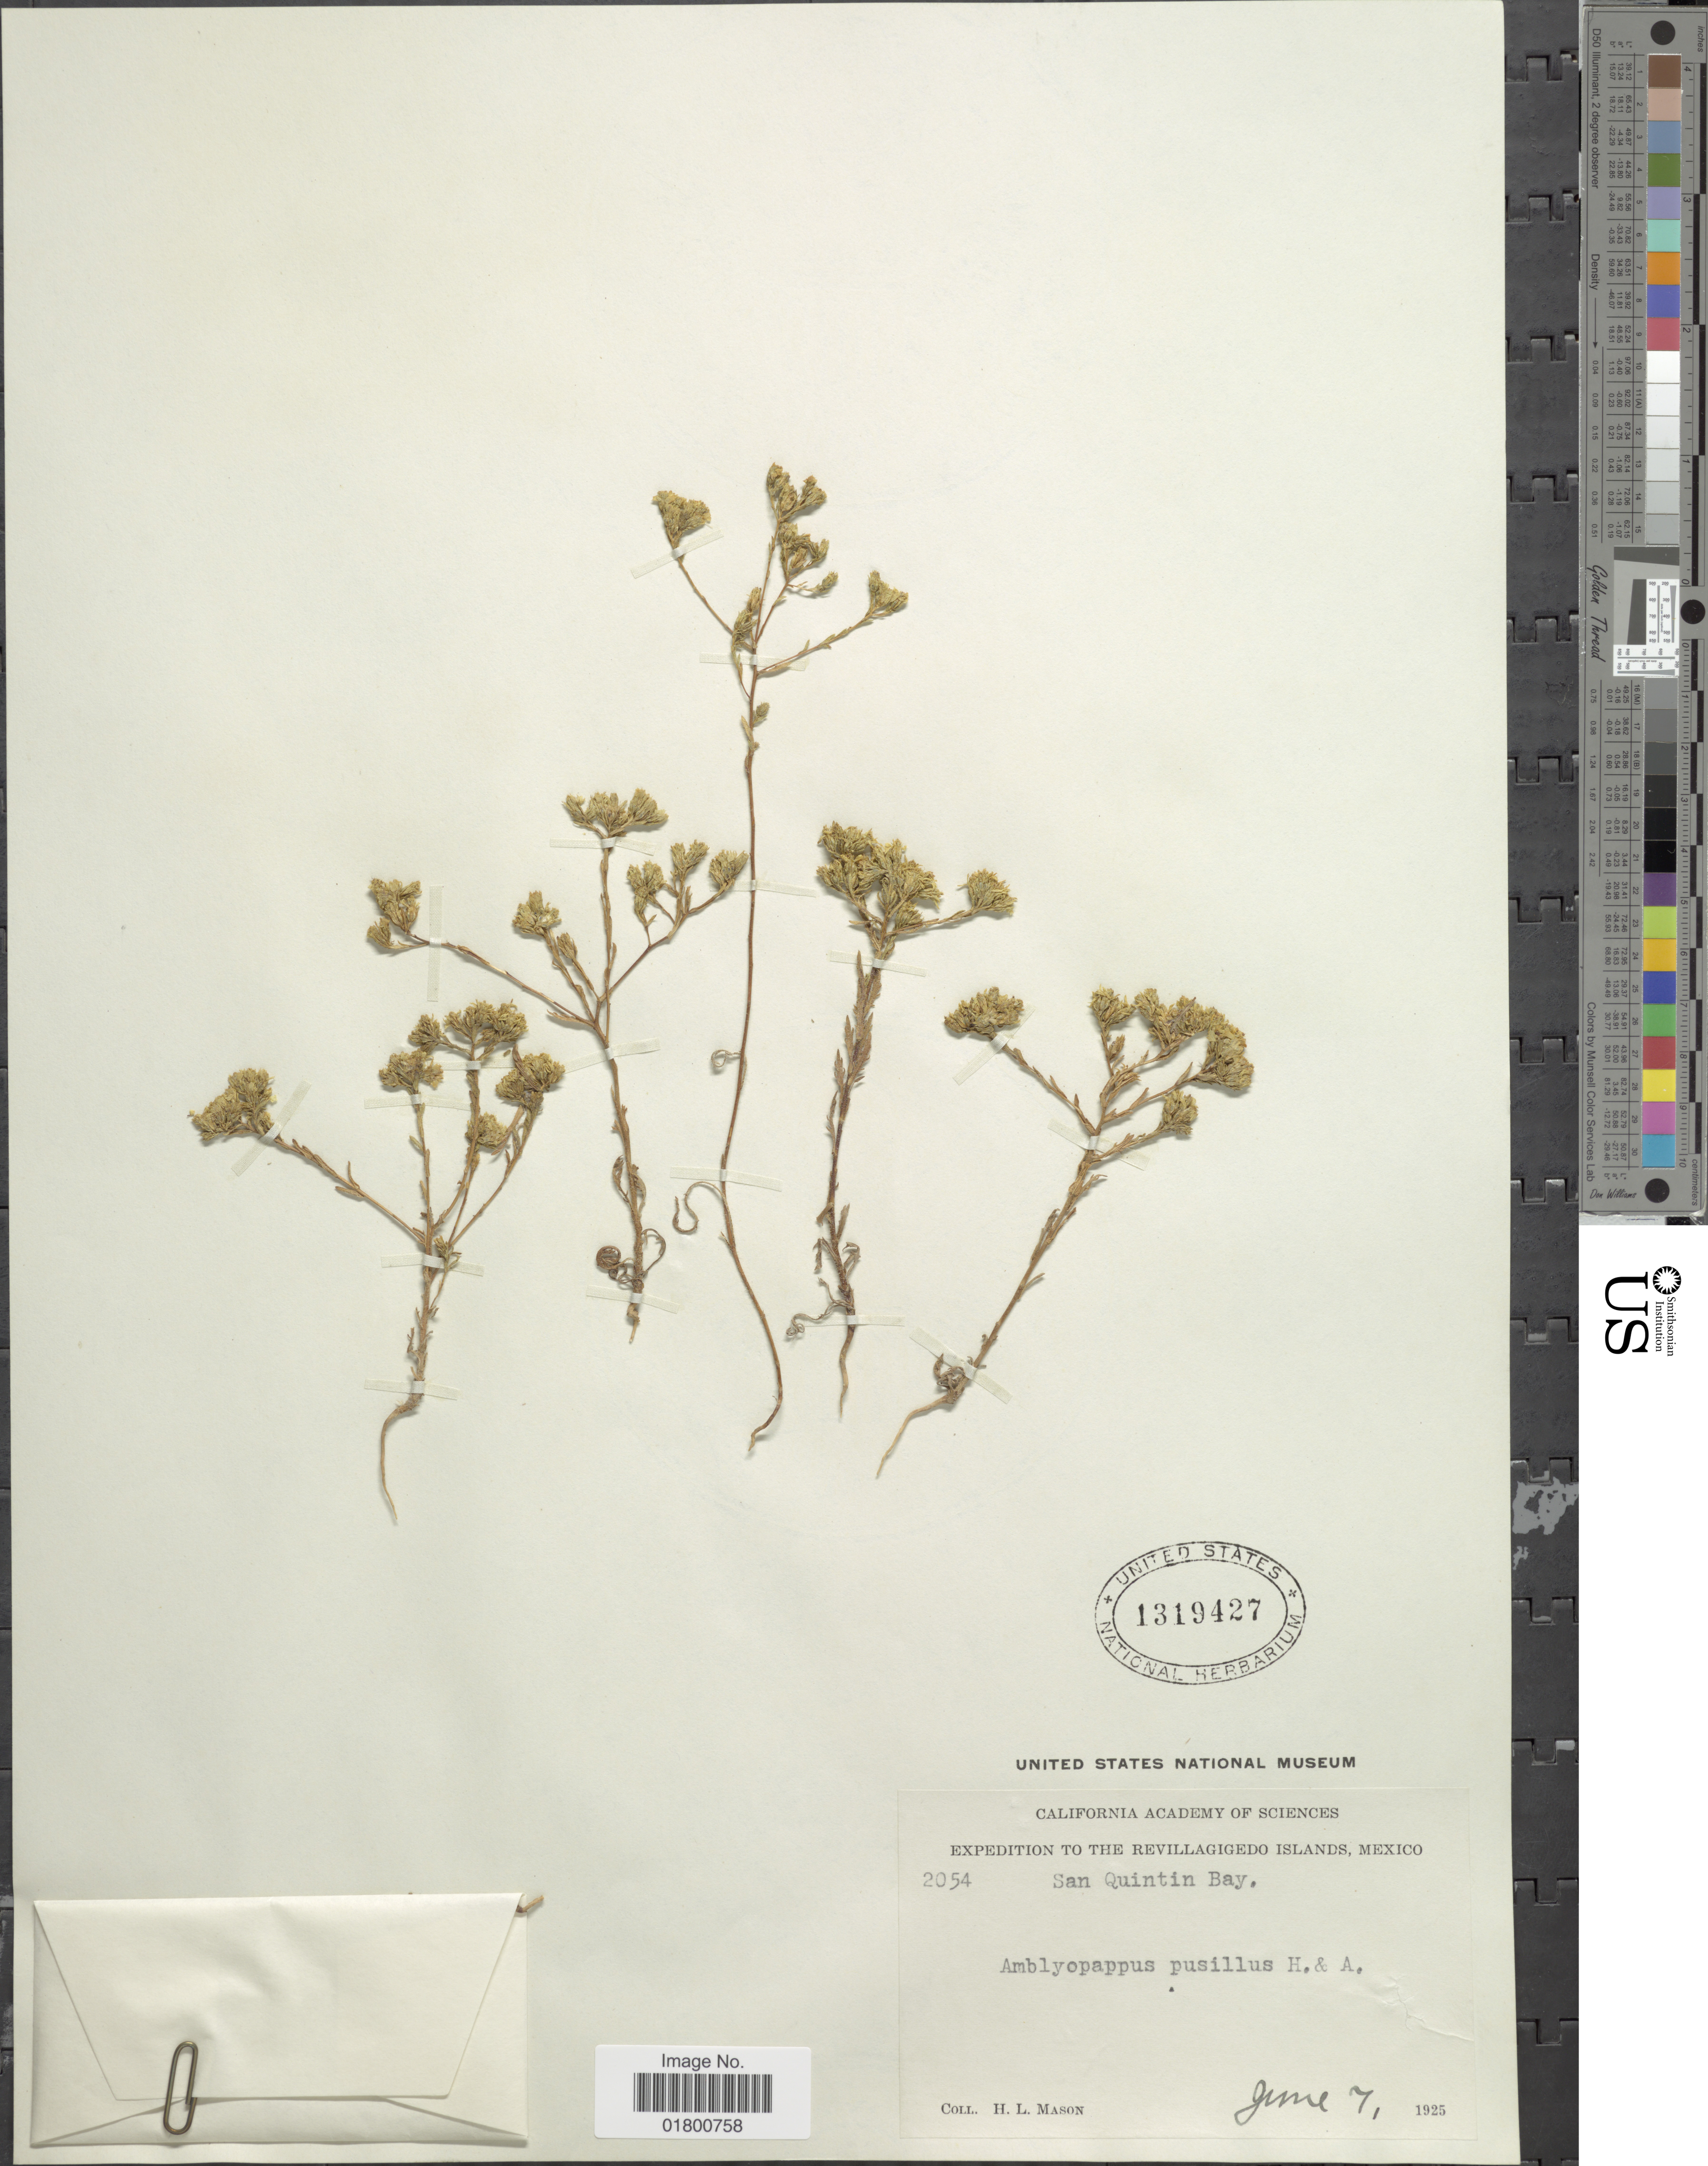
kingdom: Plantae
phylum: Tracheophyta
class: Magnoliopsida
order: Asterales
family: Asteraceae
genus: Amblyopappus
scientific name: Amblyopappus pusillus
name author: Hook. & Arn.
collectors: H. L. Mason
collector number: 2054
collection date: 1925-06-07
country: Mexico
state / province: Colima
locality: The Revillagigedo Islands, Mexico, San Quintin Bay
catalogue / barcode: US 1319427